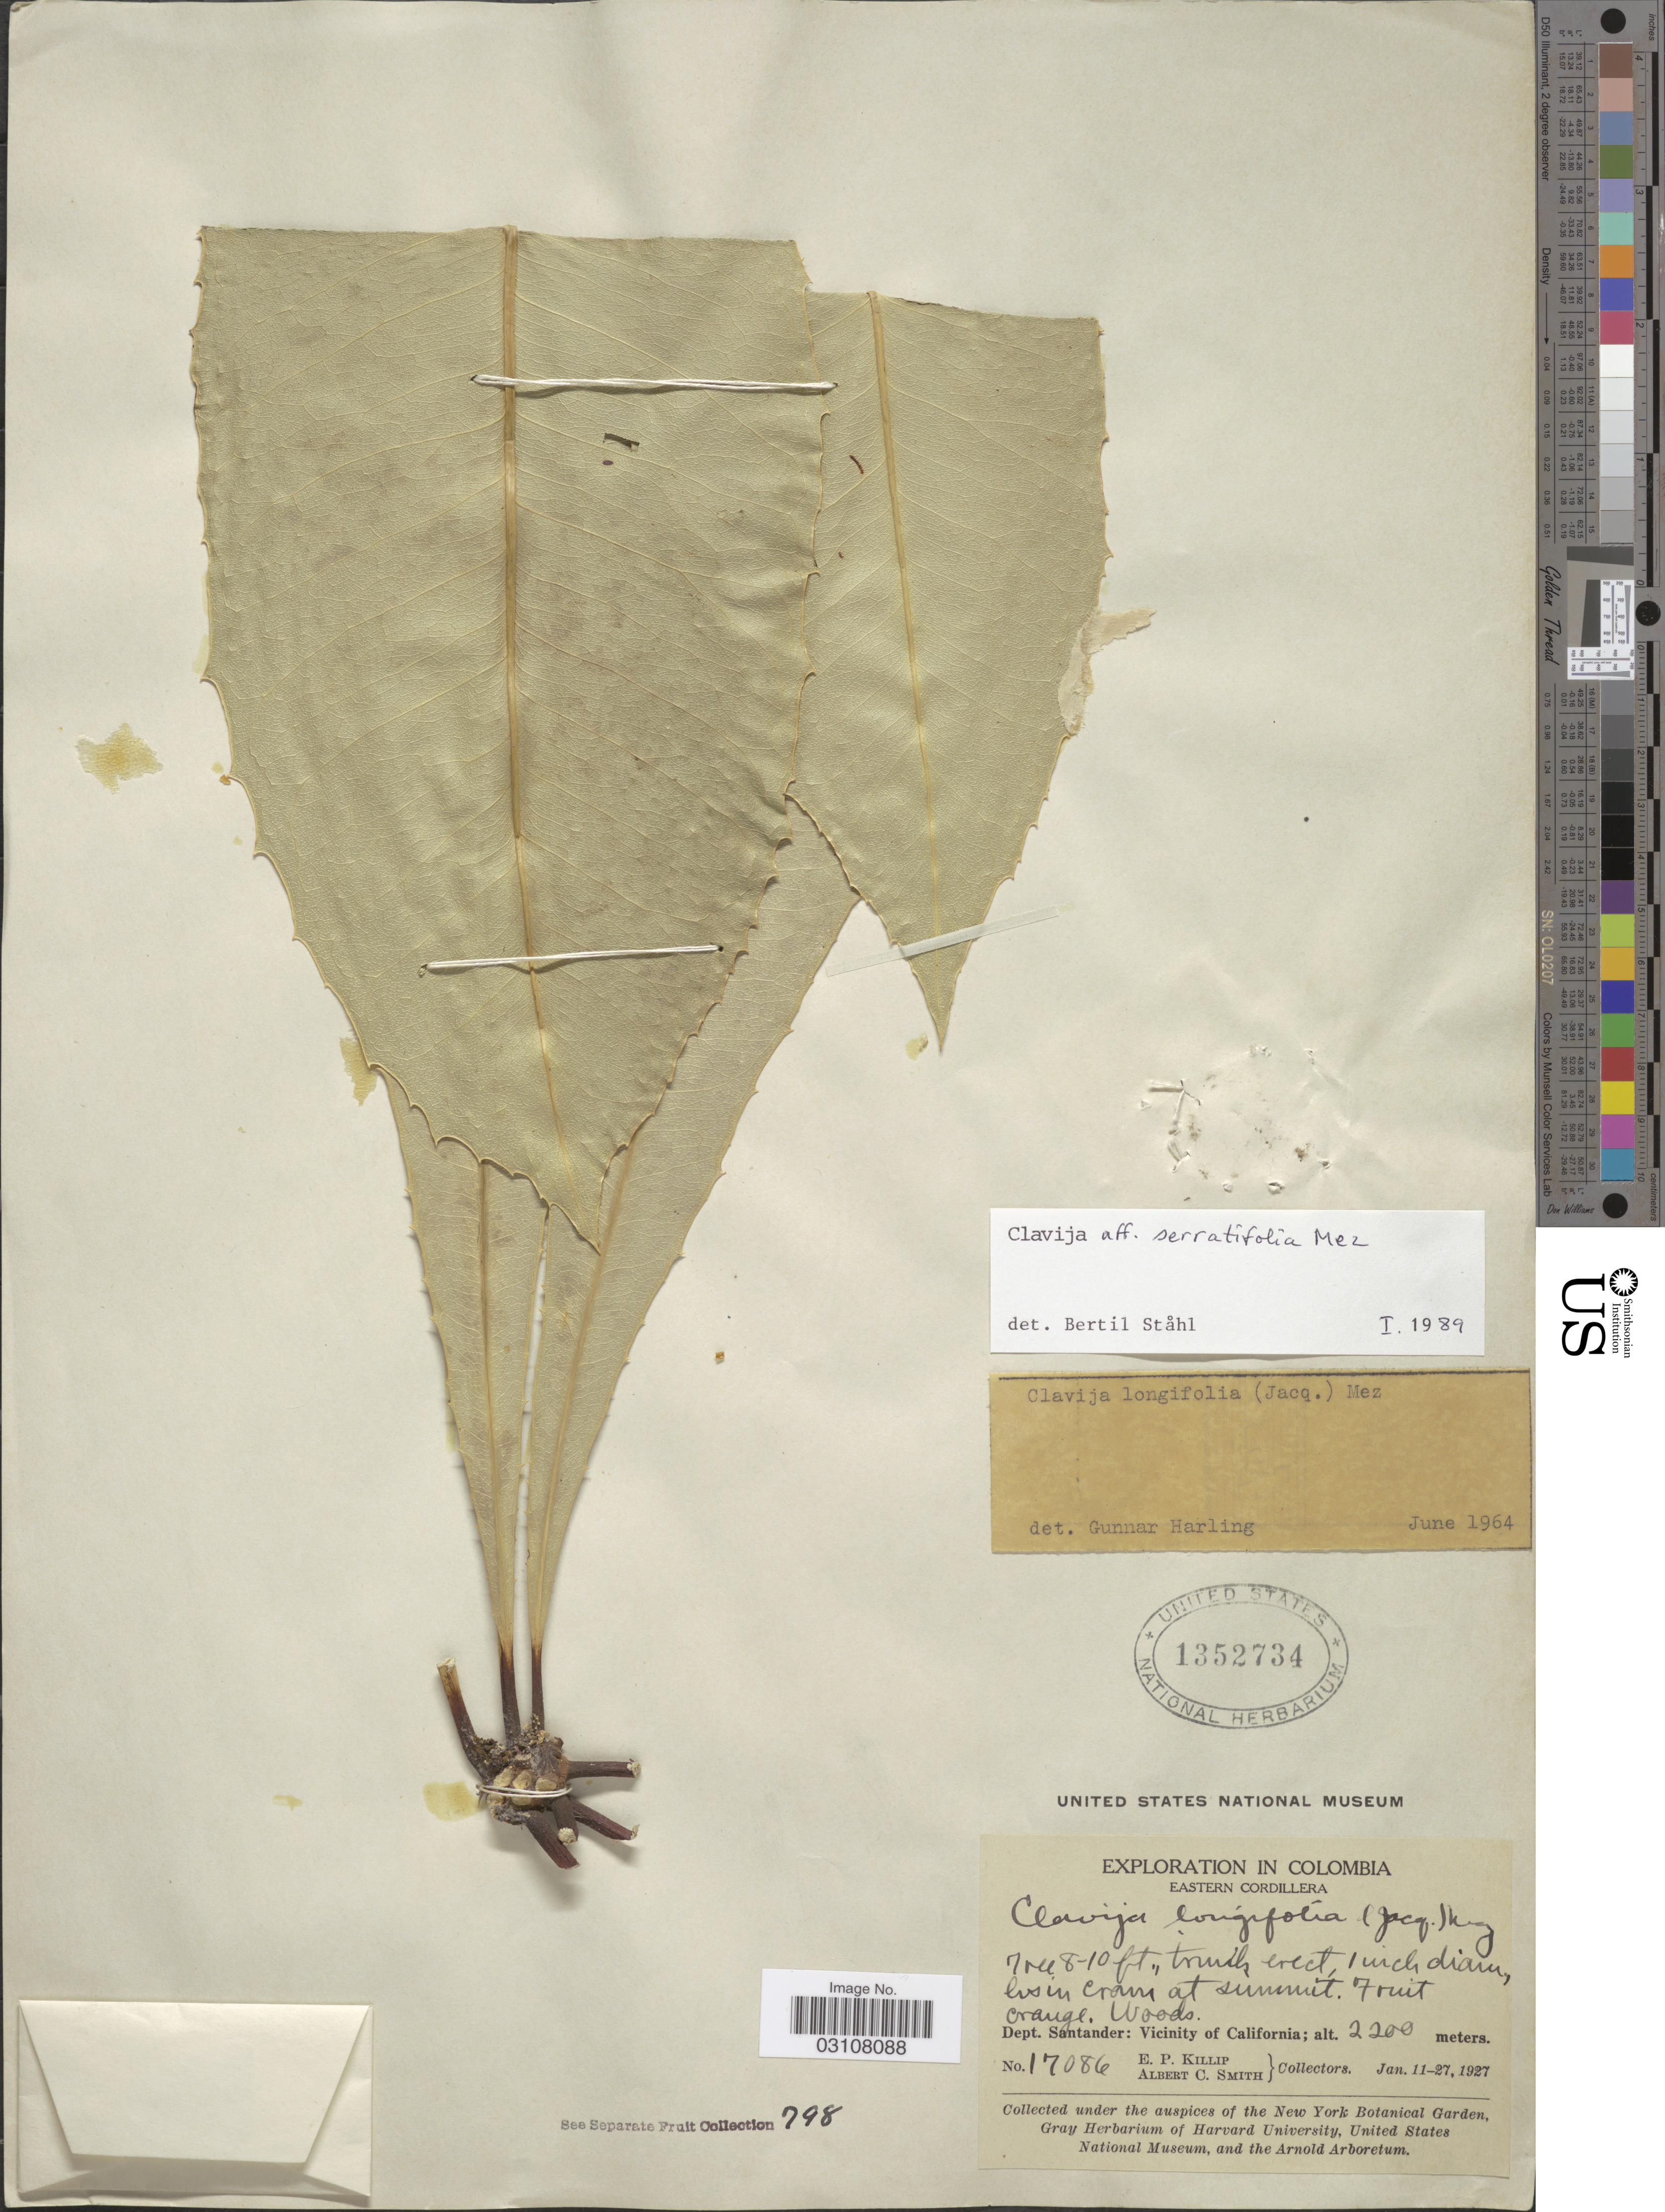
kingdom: Plantae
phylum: Tracheophyta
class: Magnoliopsida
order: Ericales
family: Primulaceae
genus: Clavija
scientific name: Clavija serratifolia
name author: Mez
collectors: E. P. Killip & A. C. Smith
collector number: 17086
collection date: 1927-01-11/1927-01-27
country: Colombia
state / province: Santander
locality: Eastern Cordillera, Dept. Santander: Vicinity of California.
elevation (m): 2200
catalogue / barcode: US 1352734